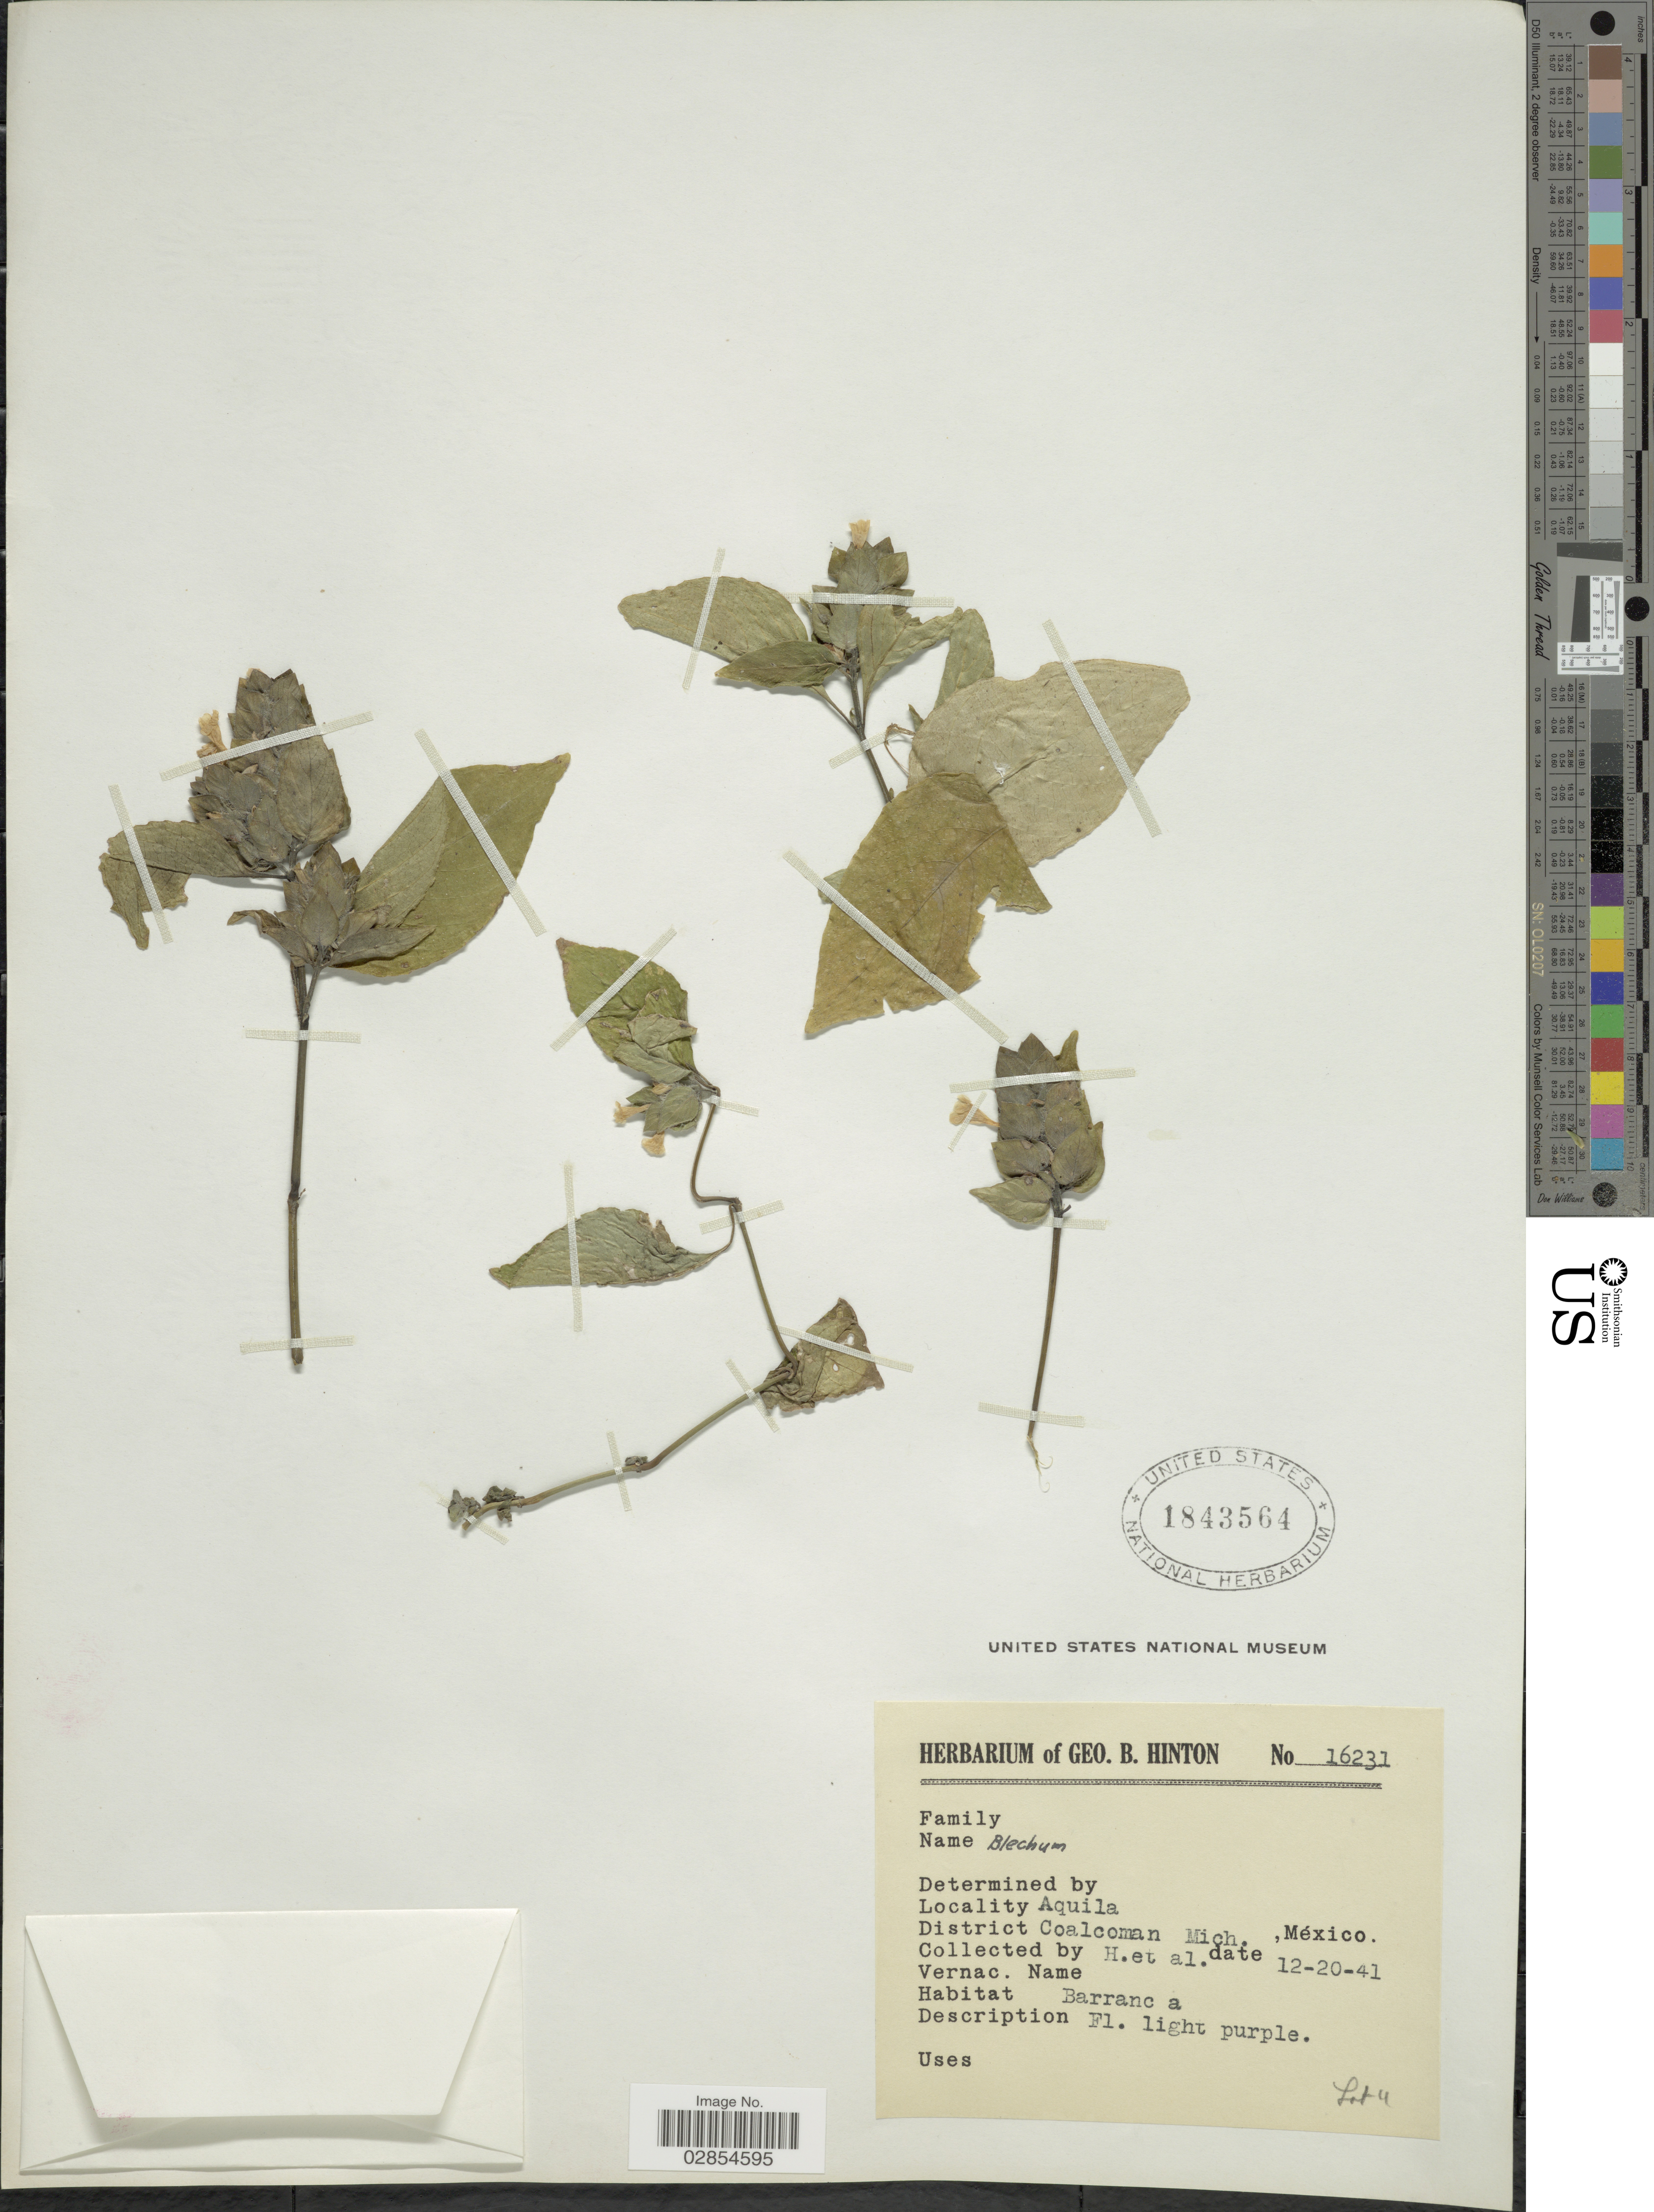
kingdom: Plantae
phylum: Tracheophyta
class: Magnoliopsida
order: Lamiales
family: Acanthaceae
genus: Blechum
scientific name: Blechum pyramidatum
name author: (Lam.) Urb.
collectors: G. B. Hinton & et al.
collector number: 16231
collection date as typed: Transcribed d/m/y: 20/12/41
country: Mexico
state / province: Michoacán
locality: Aquila. District Coalcoman Mich., México.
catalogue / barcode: US 1843564